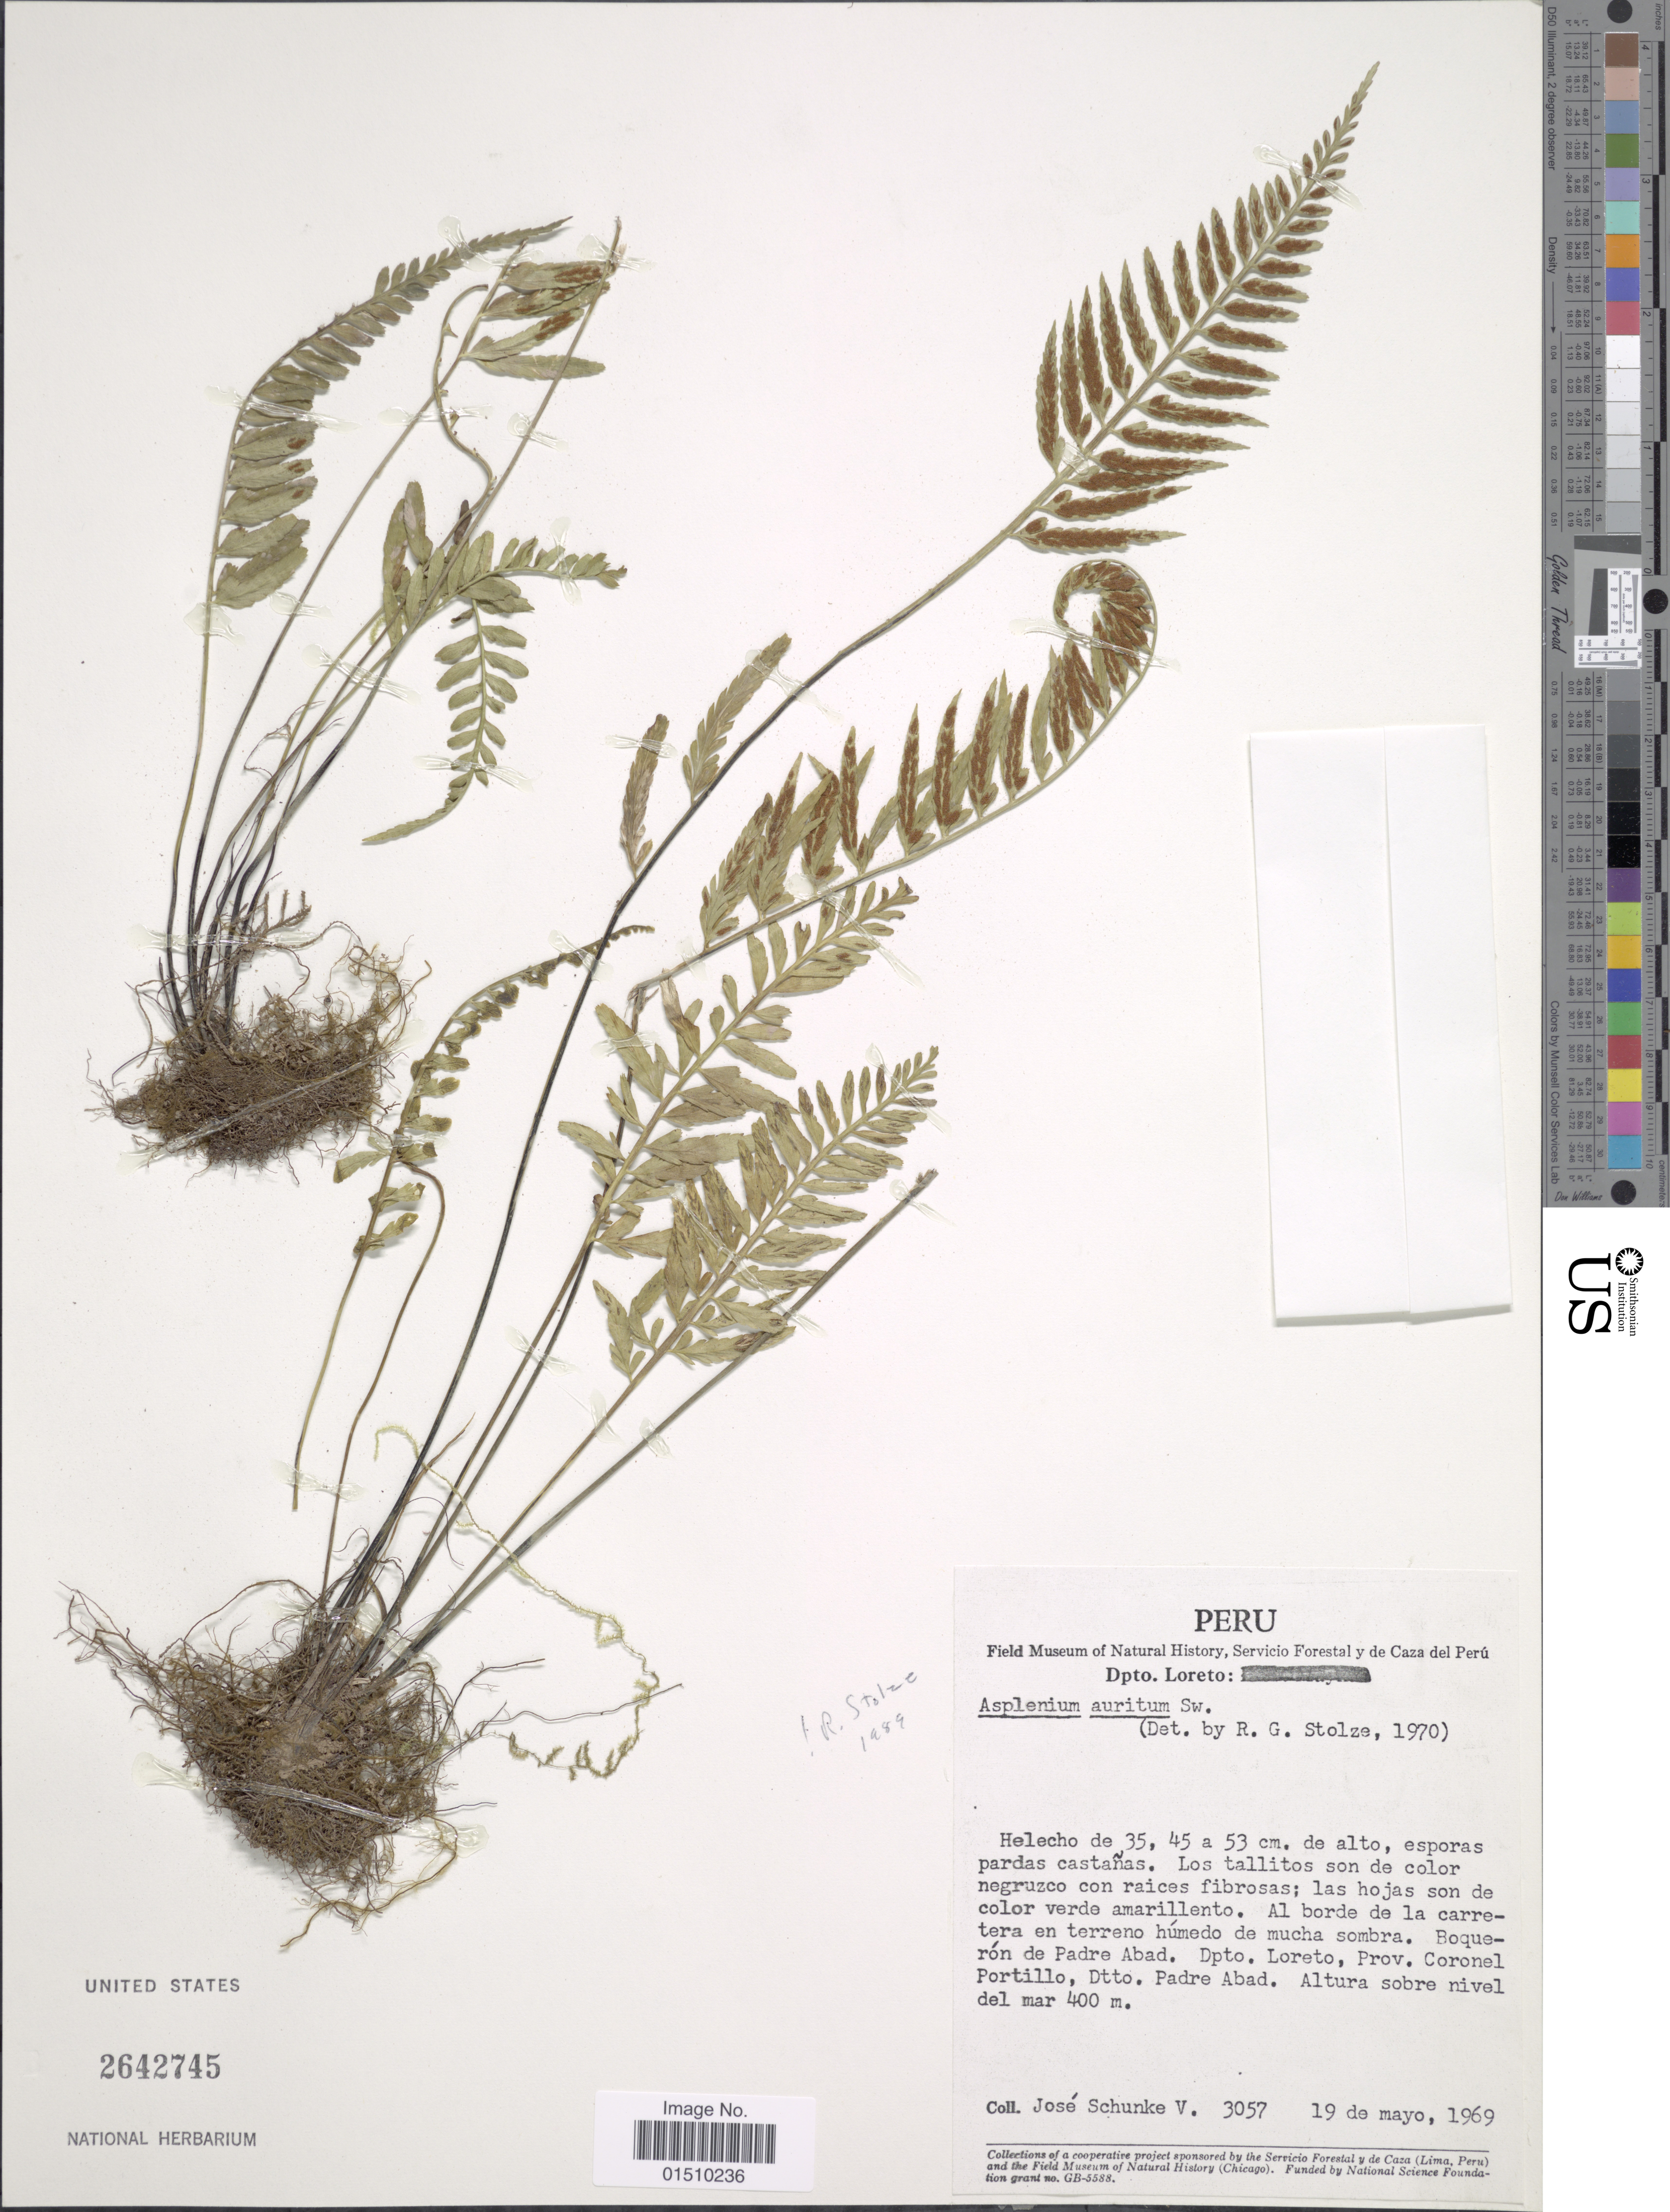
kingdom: Plantae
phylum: Tracheophyta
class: Polypodiopsida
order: Polypodiales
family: Aspleniaceae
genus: Asplenium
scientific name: Asplenium auritum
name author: Sw.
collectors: J. Schunke Vigo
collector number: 3057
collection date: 1969-05-19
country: Peru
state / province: Loreto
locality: Peru, Dpto. Loreto, Prov. Coronel Portillo, Dtto. Padre Abad.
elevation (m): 400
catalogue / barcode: US 2642745